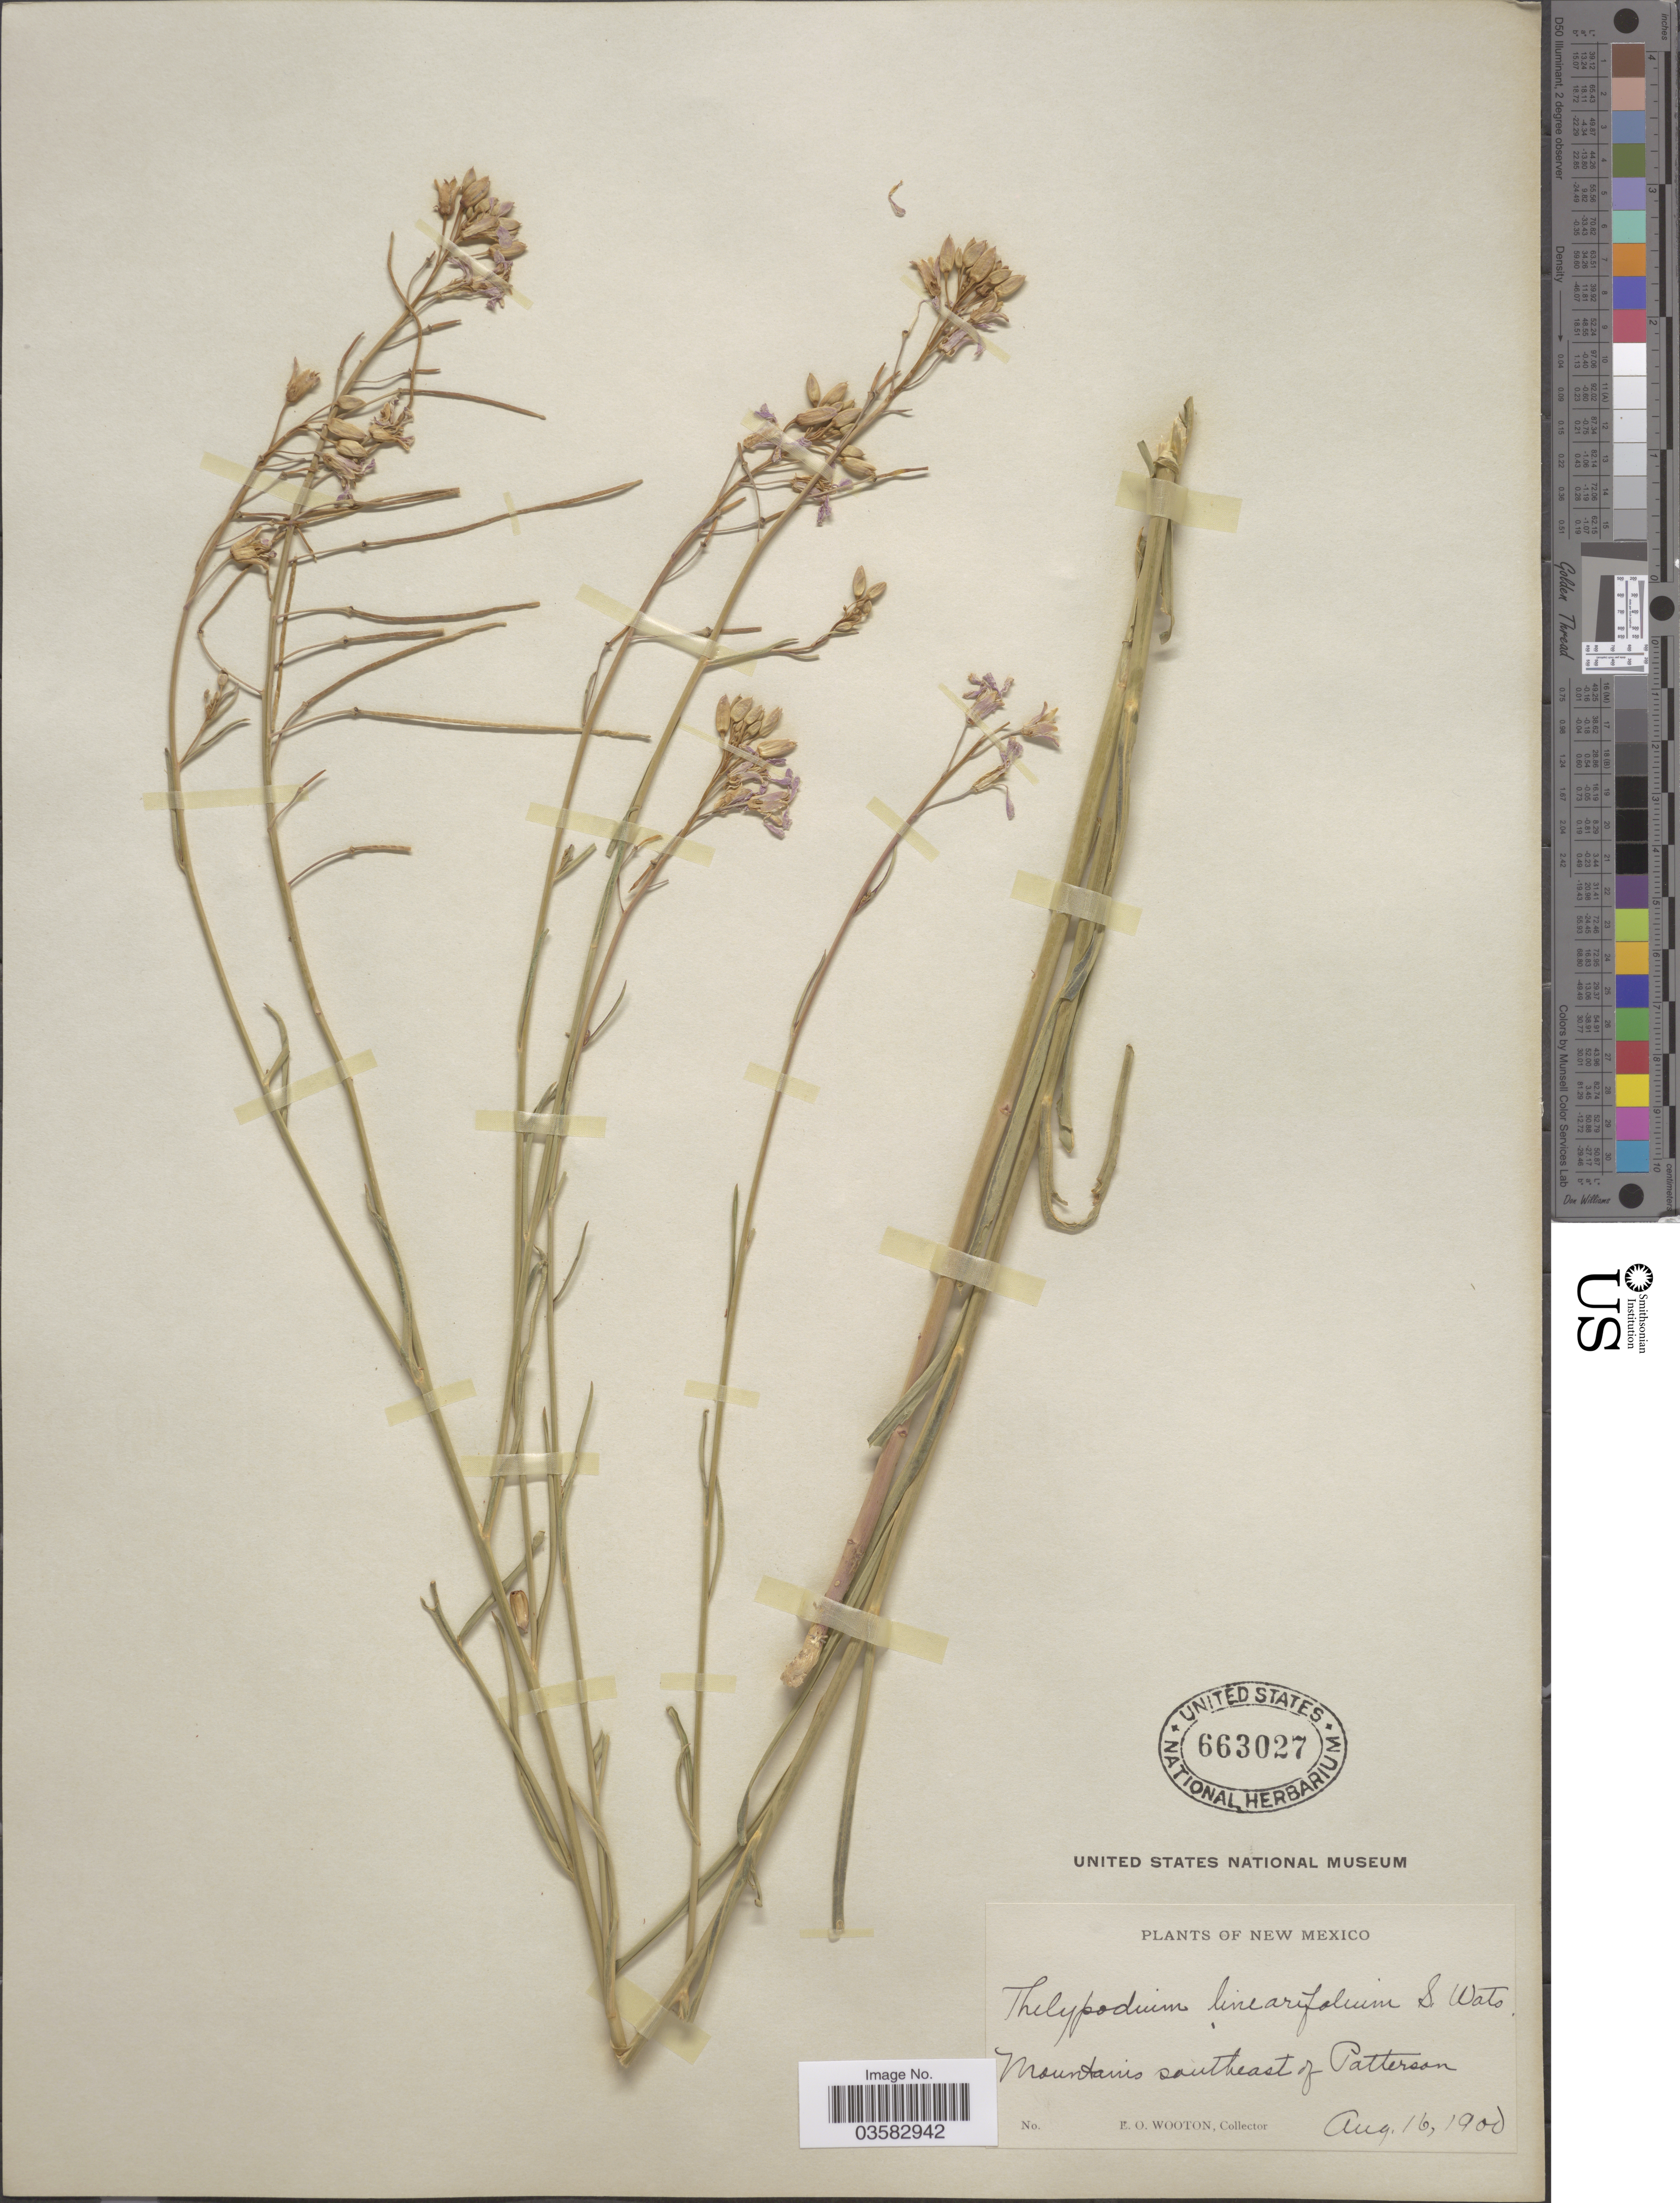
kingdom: Plantae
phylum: Tracheophyta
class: Magnoliopsida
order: Brassicales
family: Brassicaceae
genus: Sisymbrium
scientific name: Sisymbrium linearifolium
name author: (A. Gray) Payson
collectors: E. O. Wooton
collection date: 1900-08-16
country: United States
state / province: New Mexico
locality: Mountains southeast of Patterson.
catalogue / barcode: US 663027